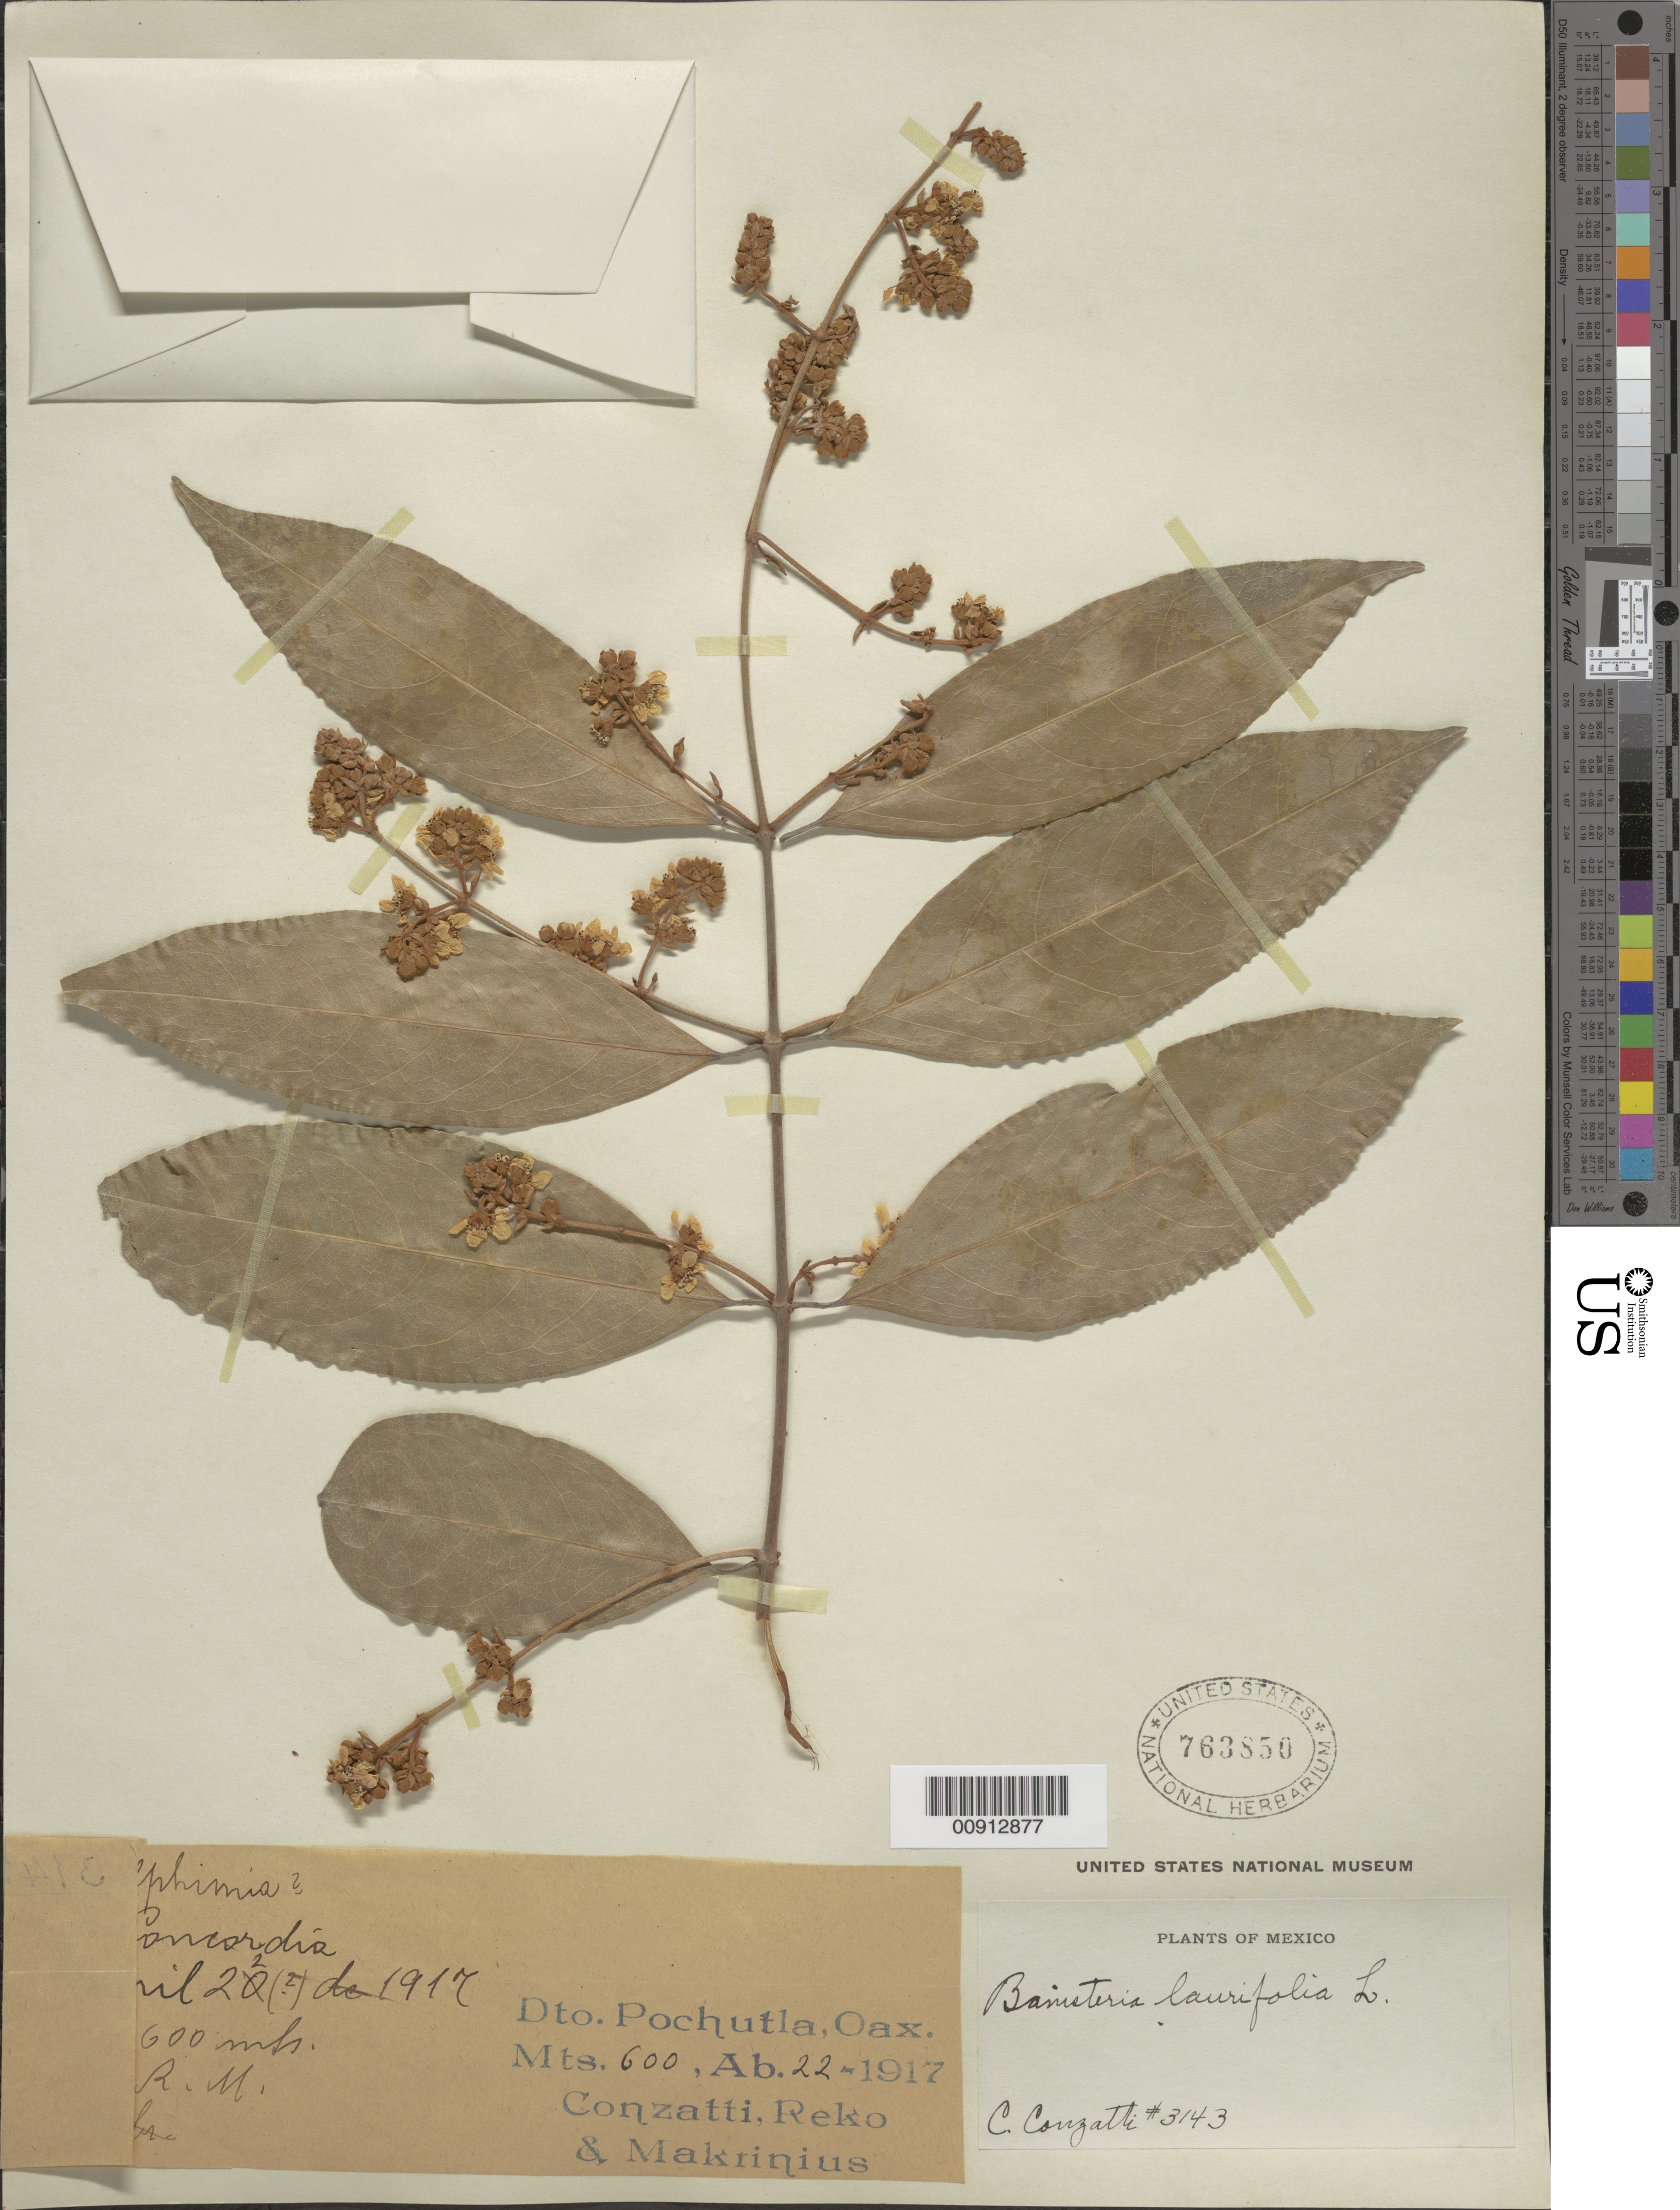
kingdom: Plantae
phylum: Tracheophyta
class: Magnoliopsida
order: Malpighiales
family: Malpighiaceae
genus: Heteropterys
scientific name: Heteropterys laurifolia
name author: (L.) A. Juss.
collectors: C. Conzatti, B. P. Reko & -. Makrinius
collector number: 3143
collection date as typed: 22 Apr 1917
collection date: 1917-04-22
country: Mexico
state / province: Oaxaca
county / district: Pochutla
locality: Caf. Concordia, Dto. Pochutla, Oaxaca.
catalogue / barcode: US 763850